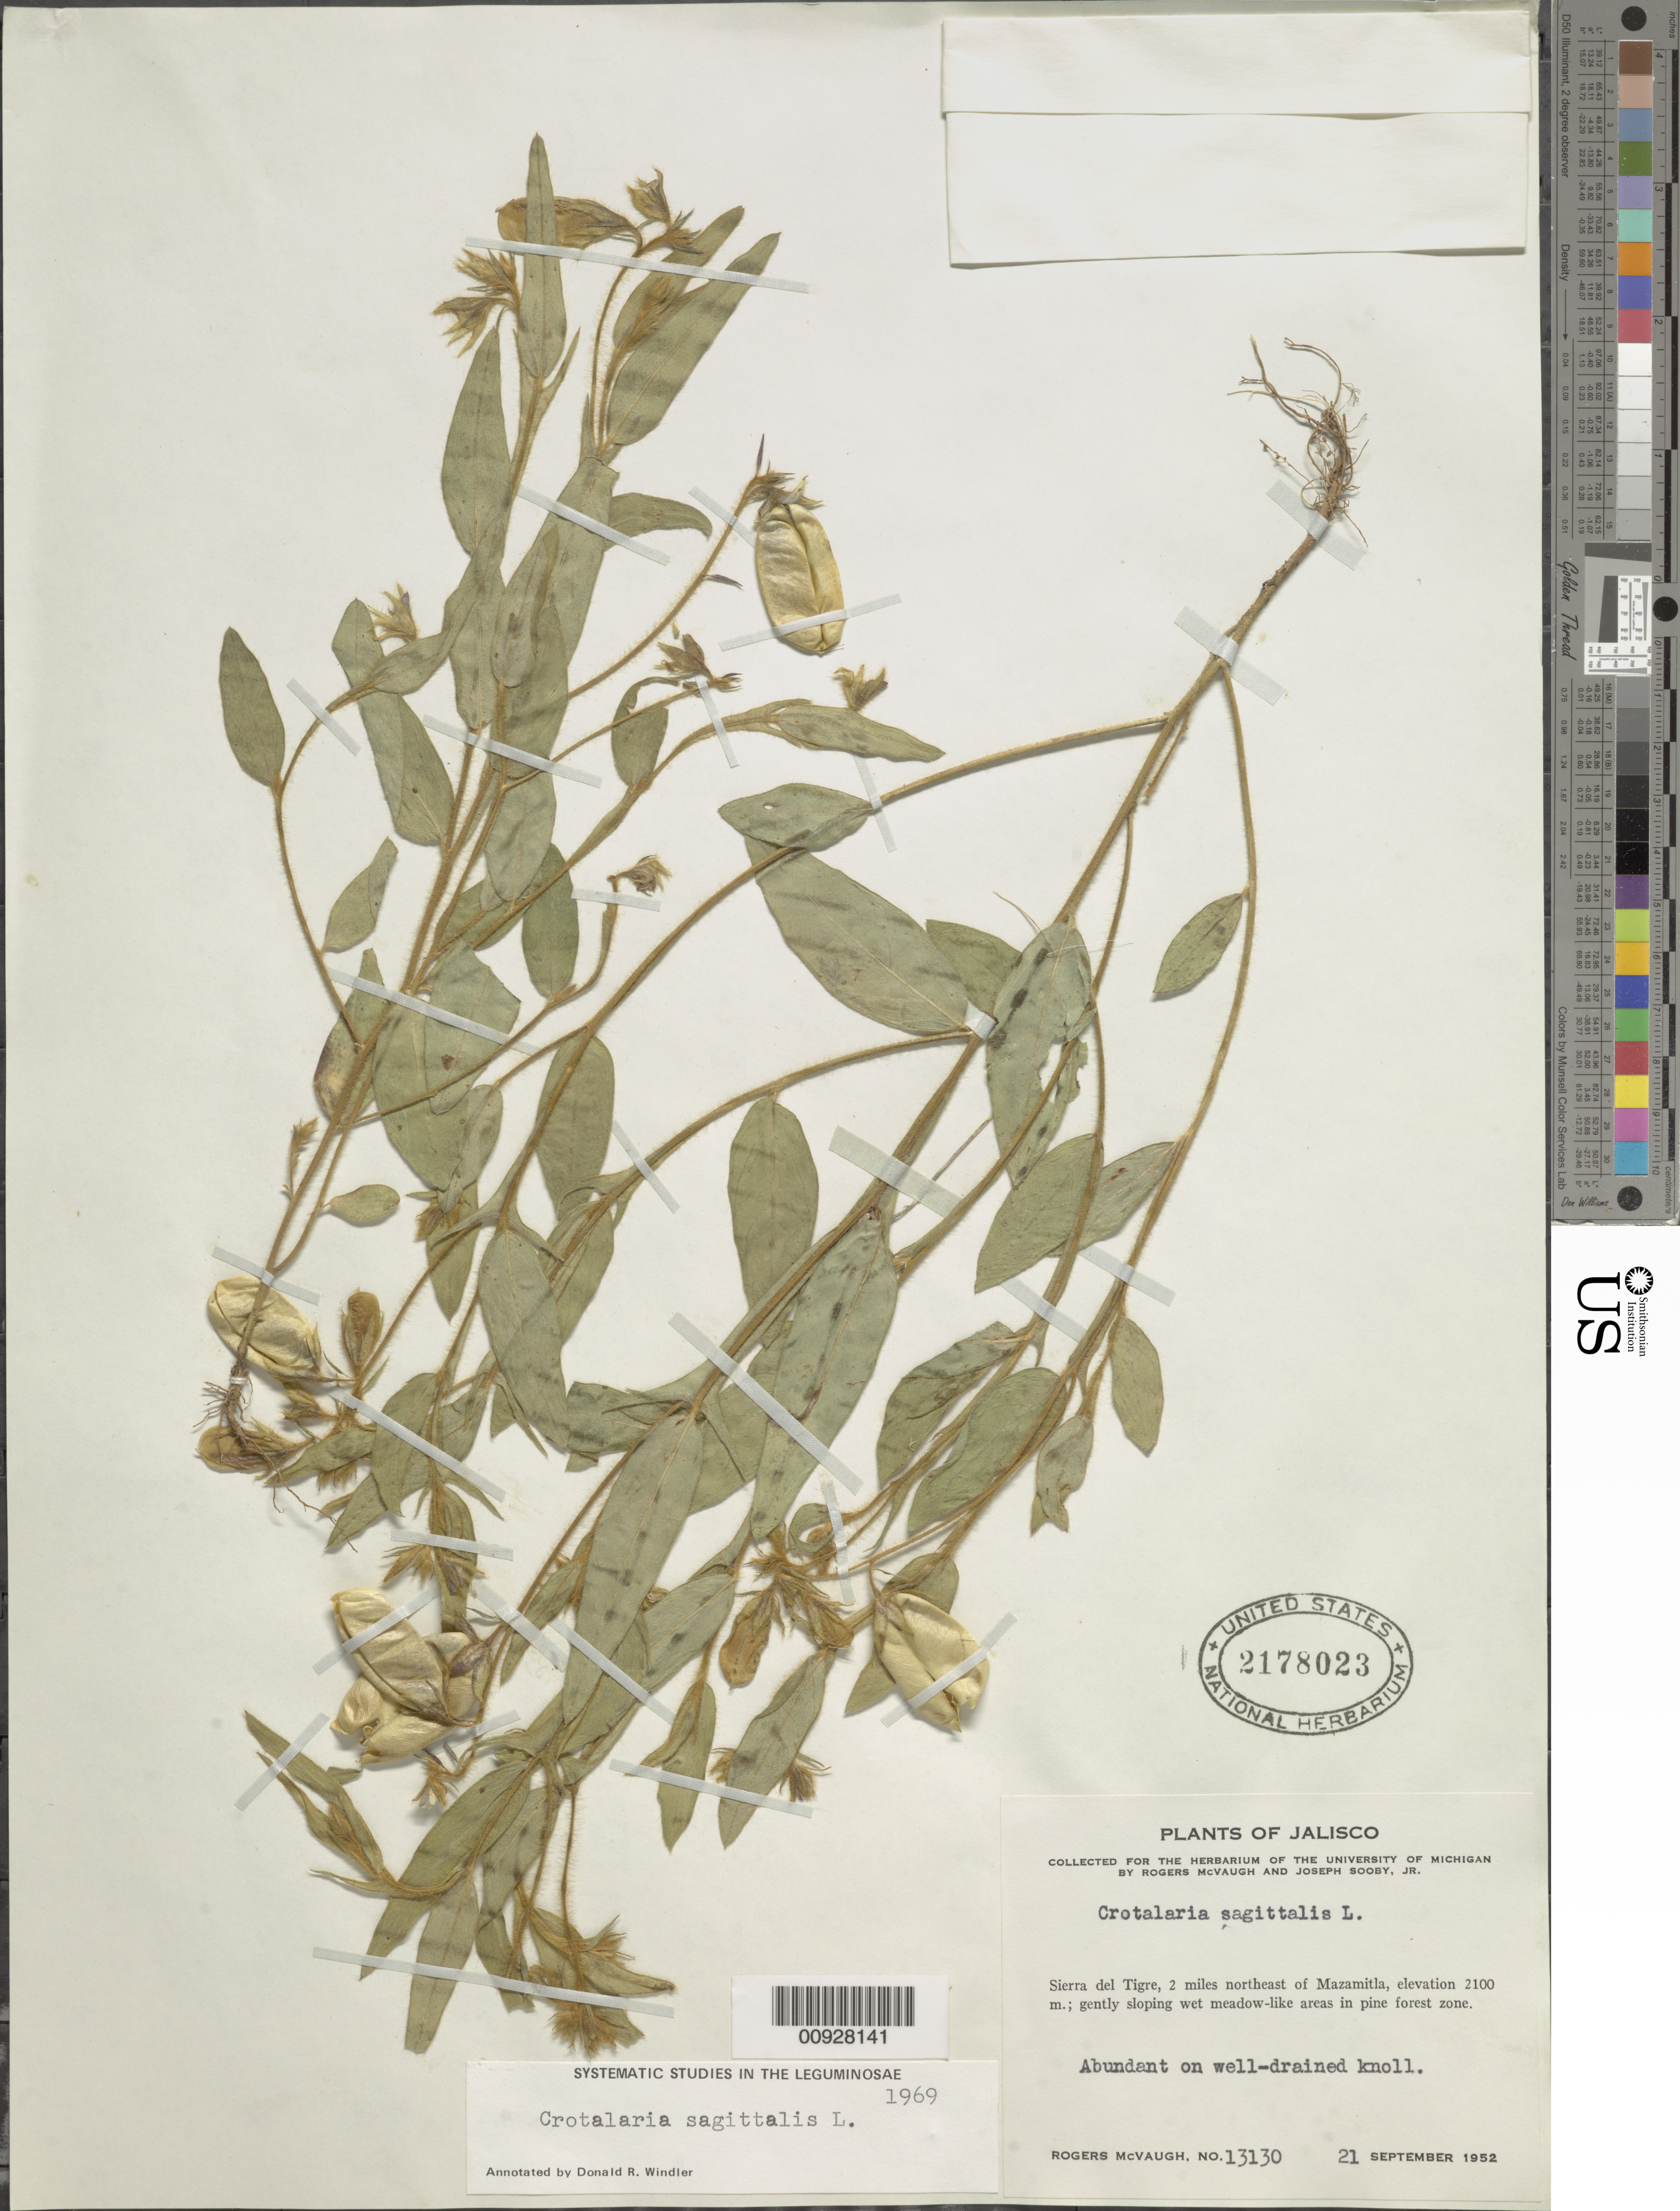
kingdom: Plantae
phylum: Tracheophyta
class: Magnoliopsida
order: Fabales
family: Fabaceae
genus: Crotalaria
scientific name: Crotalaria sagittalis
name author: L.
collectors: R. McVaugh & J. Sooby Jr.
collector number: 13130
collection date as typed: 21 Sep 1952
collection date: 1952-09-21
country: Mexico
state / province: Jalisco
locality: Sierra del Tigre, 2 miles northeast of Mazamitla.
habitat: Gently sloping wet meadow-like areas in pine forest zone. Abundant on well-drained knoll.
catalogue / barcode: US 2178023